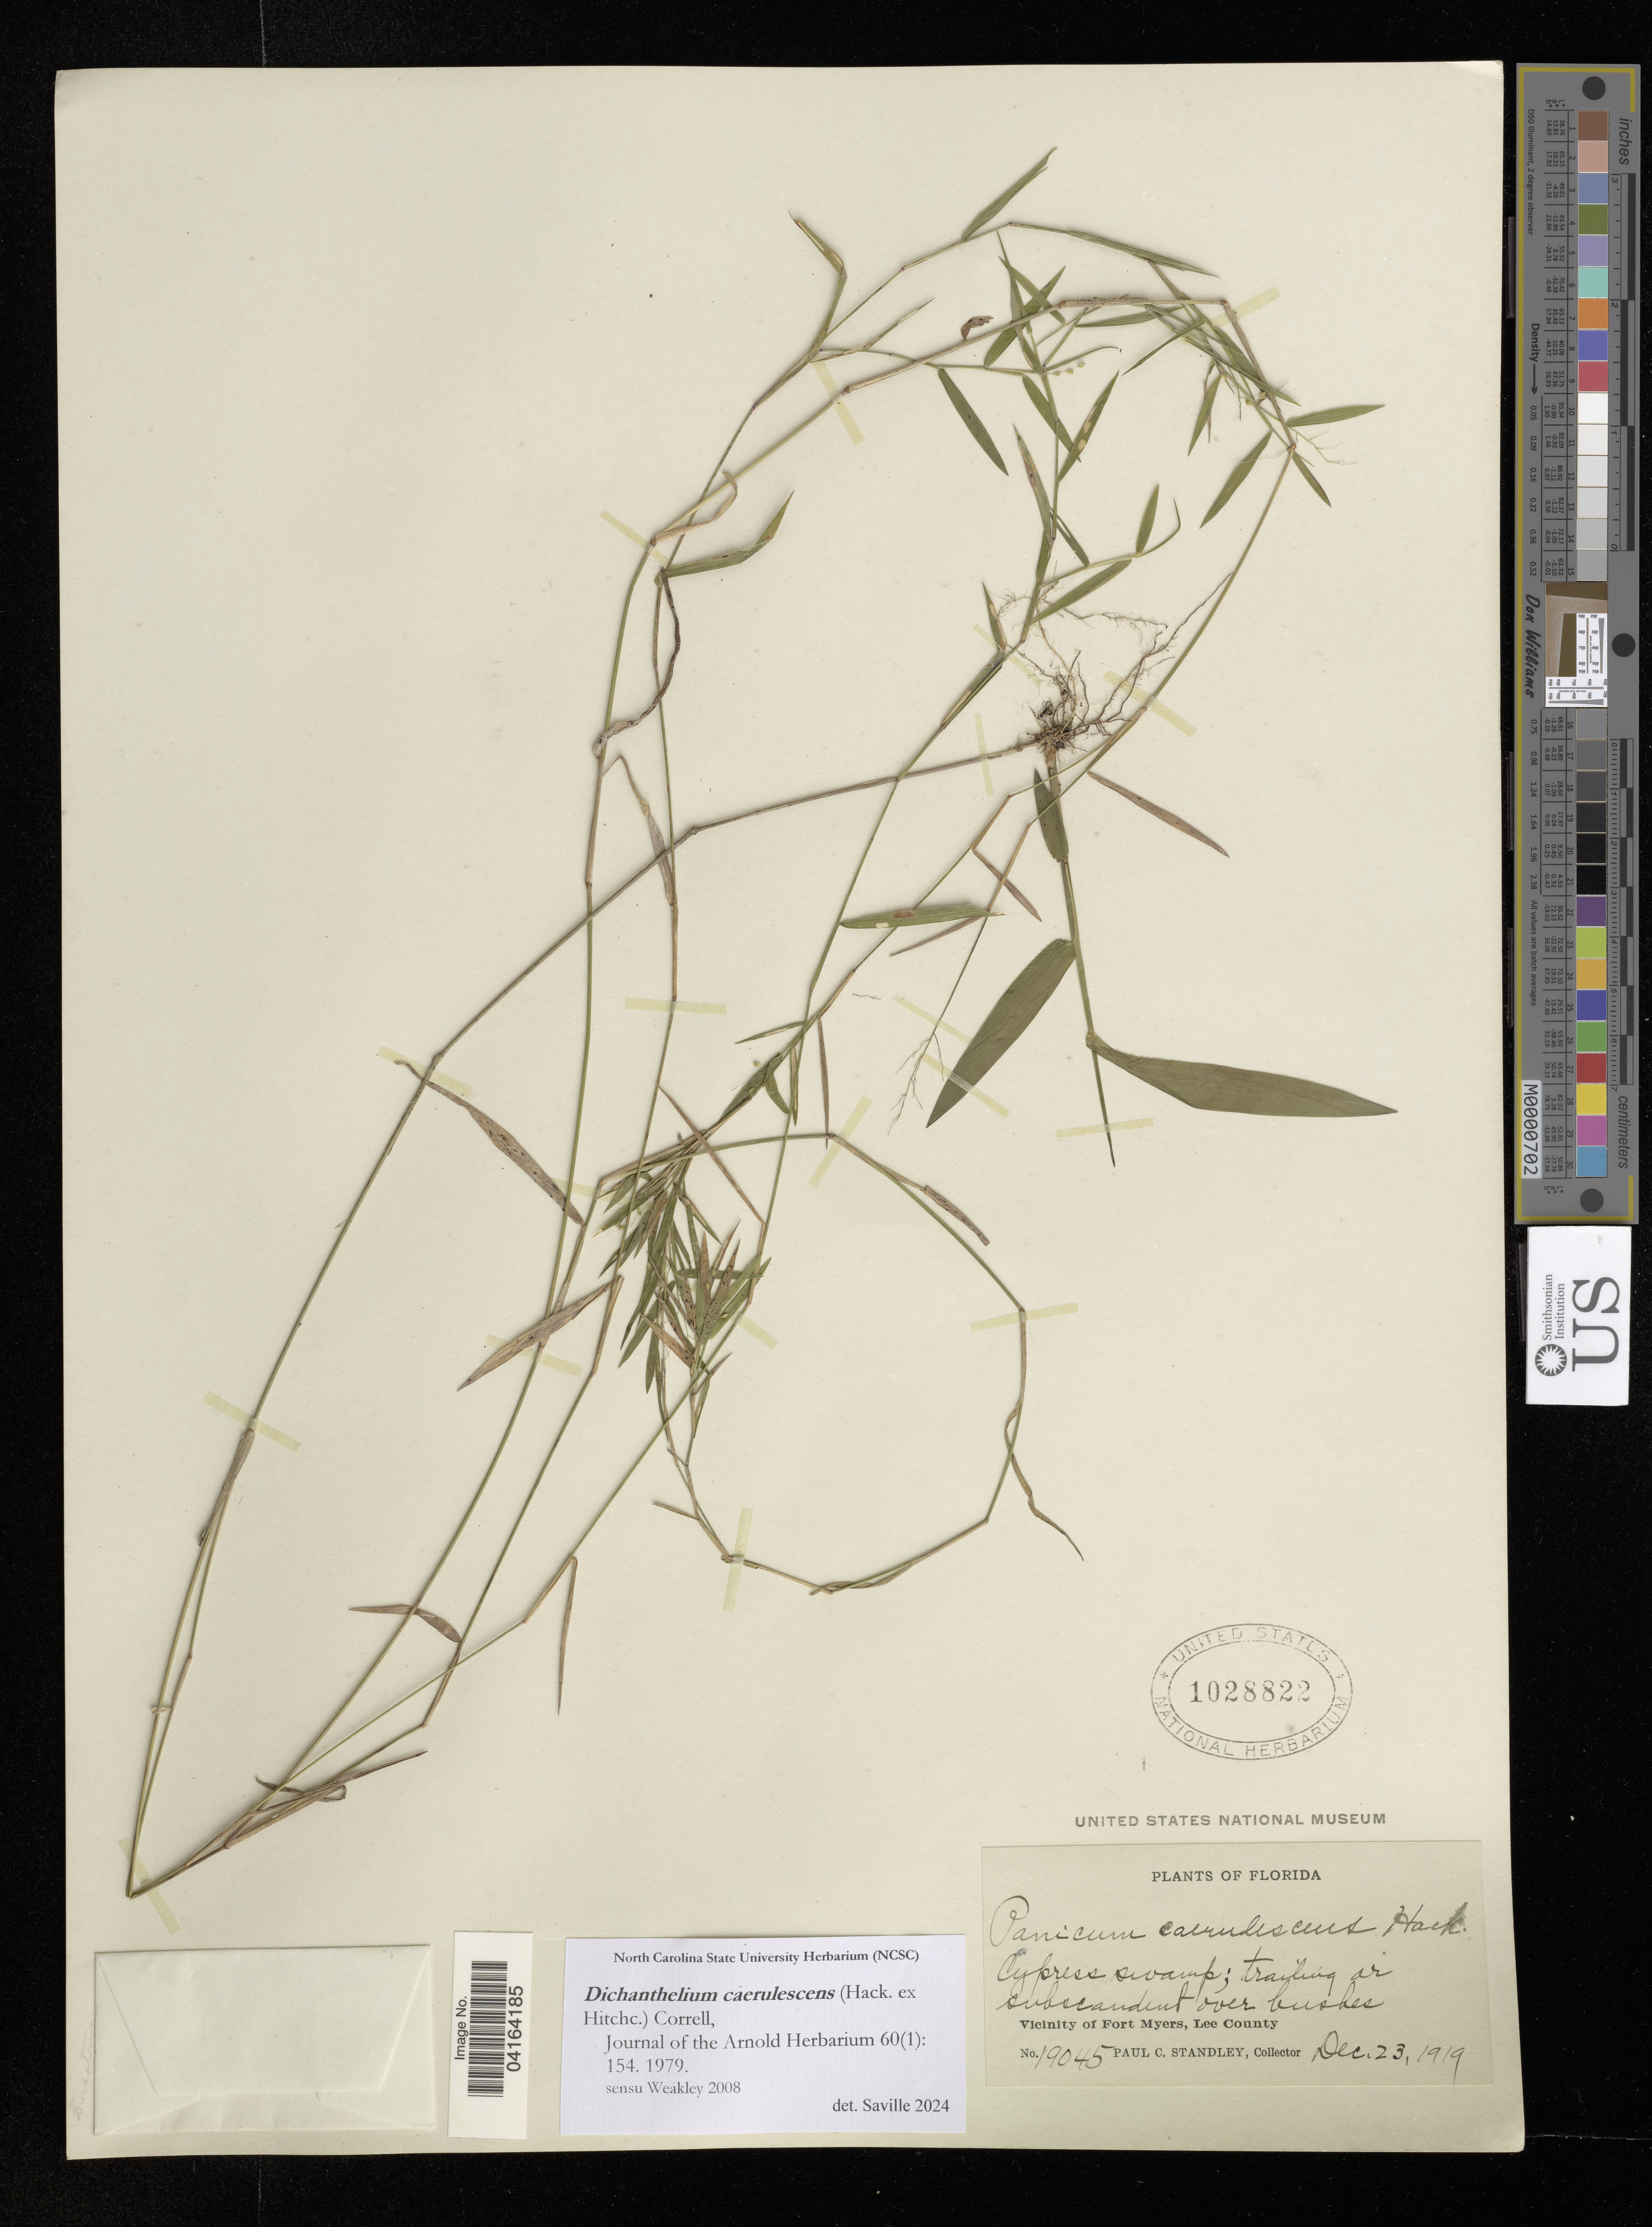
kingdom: Plantae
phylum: Tracheophyta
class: Liliopsida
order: Poales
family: Poaceae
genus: Dichanthelium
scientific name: Dichanthelium caerulescens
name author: (Hack. ex Hitchc.) Correll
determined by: Saville, A. C., (NCSC), North Carolina State University (UNITED STATES)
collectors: P. C. Standley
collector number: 19045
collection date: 1919-12-23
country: United States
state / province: Florida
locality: Cypress swamp. Vicinity of Fort Myers, Lee County.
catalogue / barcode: US 1028822